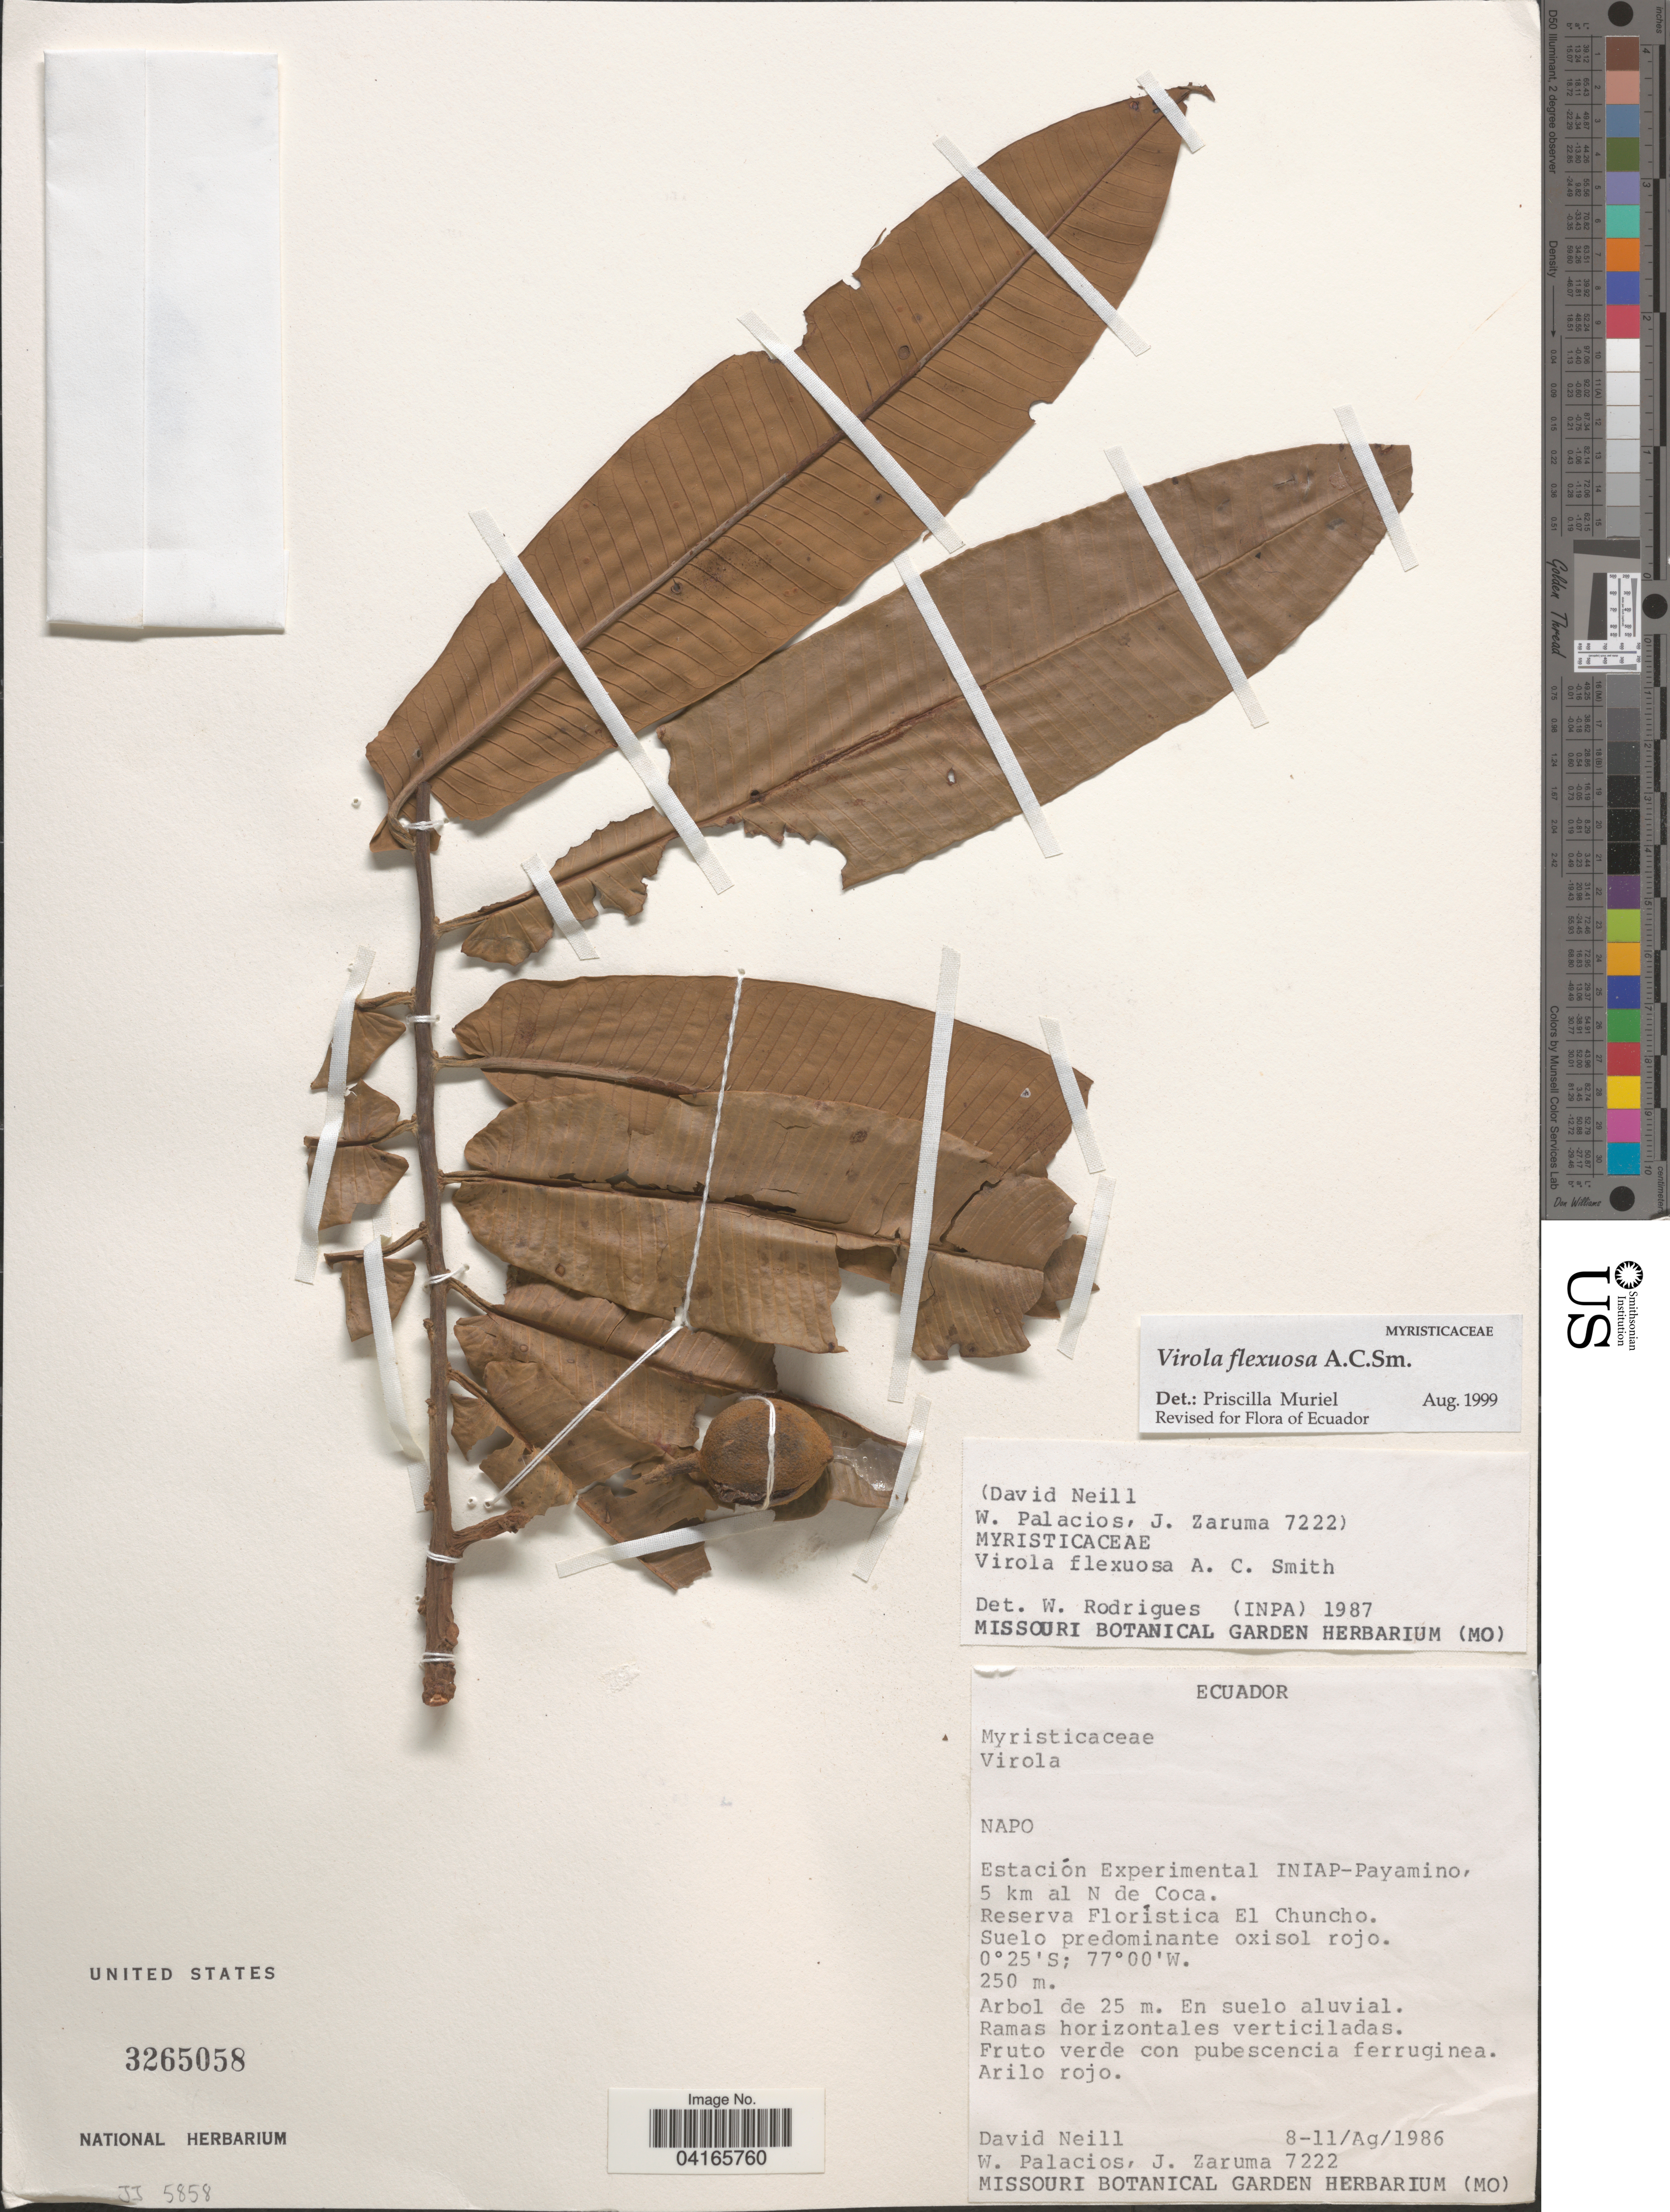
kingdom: Plantae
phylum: Tracheophyta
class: Magnoliopsida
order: Magnoliales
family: Myristicaceae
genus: Virola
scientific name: Virola flexuosa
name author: A.C. Sm.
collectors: D. Neill, W. Palacios & J. Zaruma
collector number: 7222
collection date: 1986-08-08/1986-08-11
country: Ecuador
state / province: Napo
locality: Estación Experimental INIAP-Payamino, 5 km al N de Coca. Reserva Floristica El Chuncho.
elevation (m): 250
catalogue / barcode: US 3265058